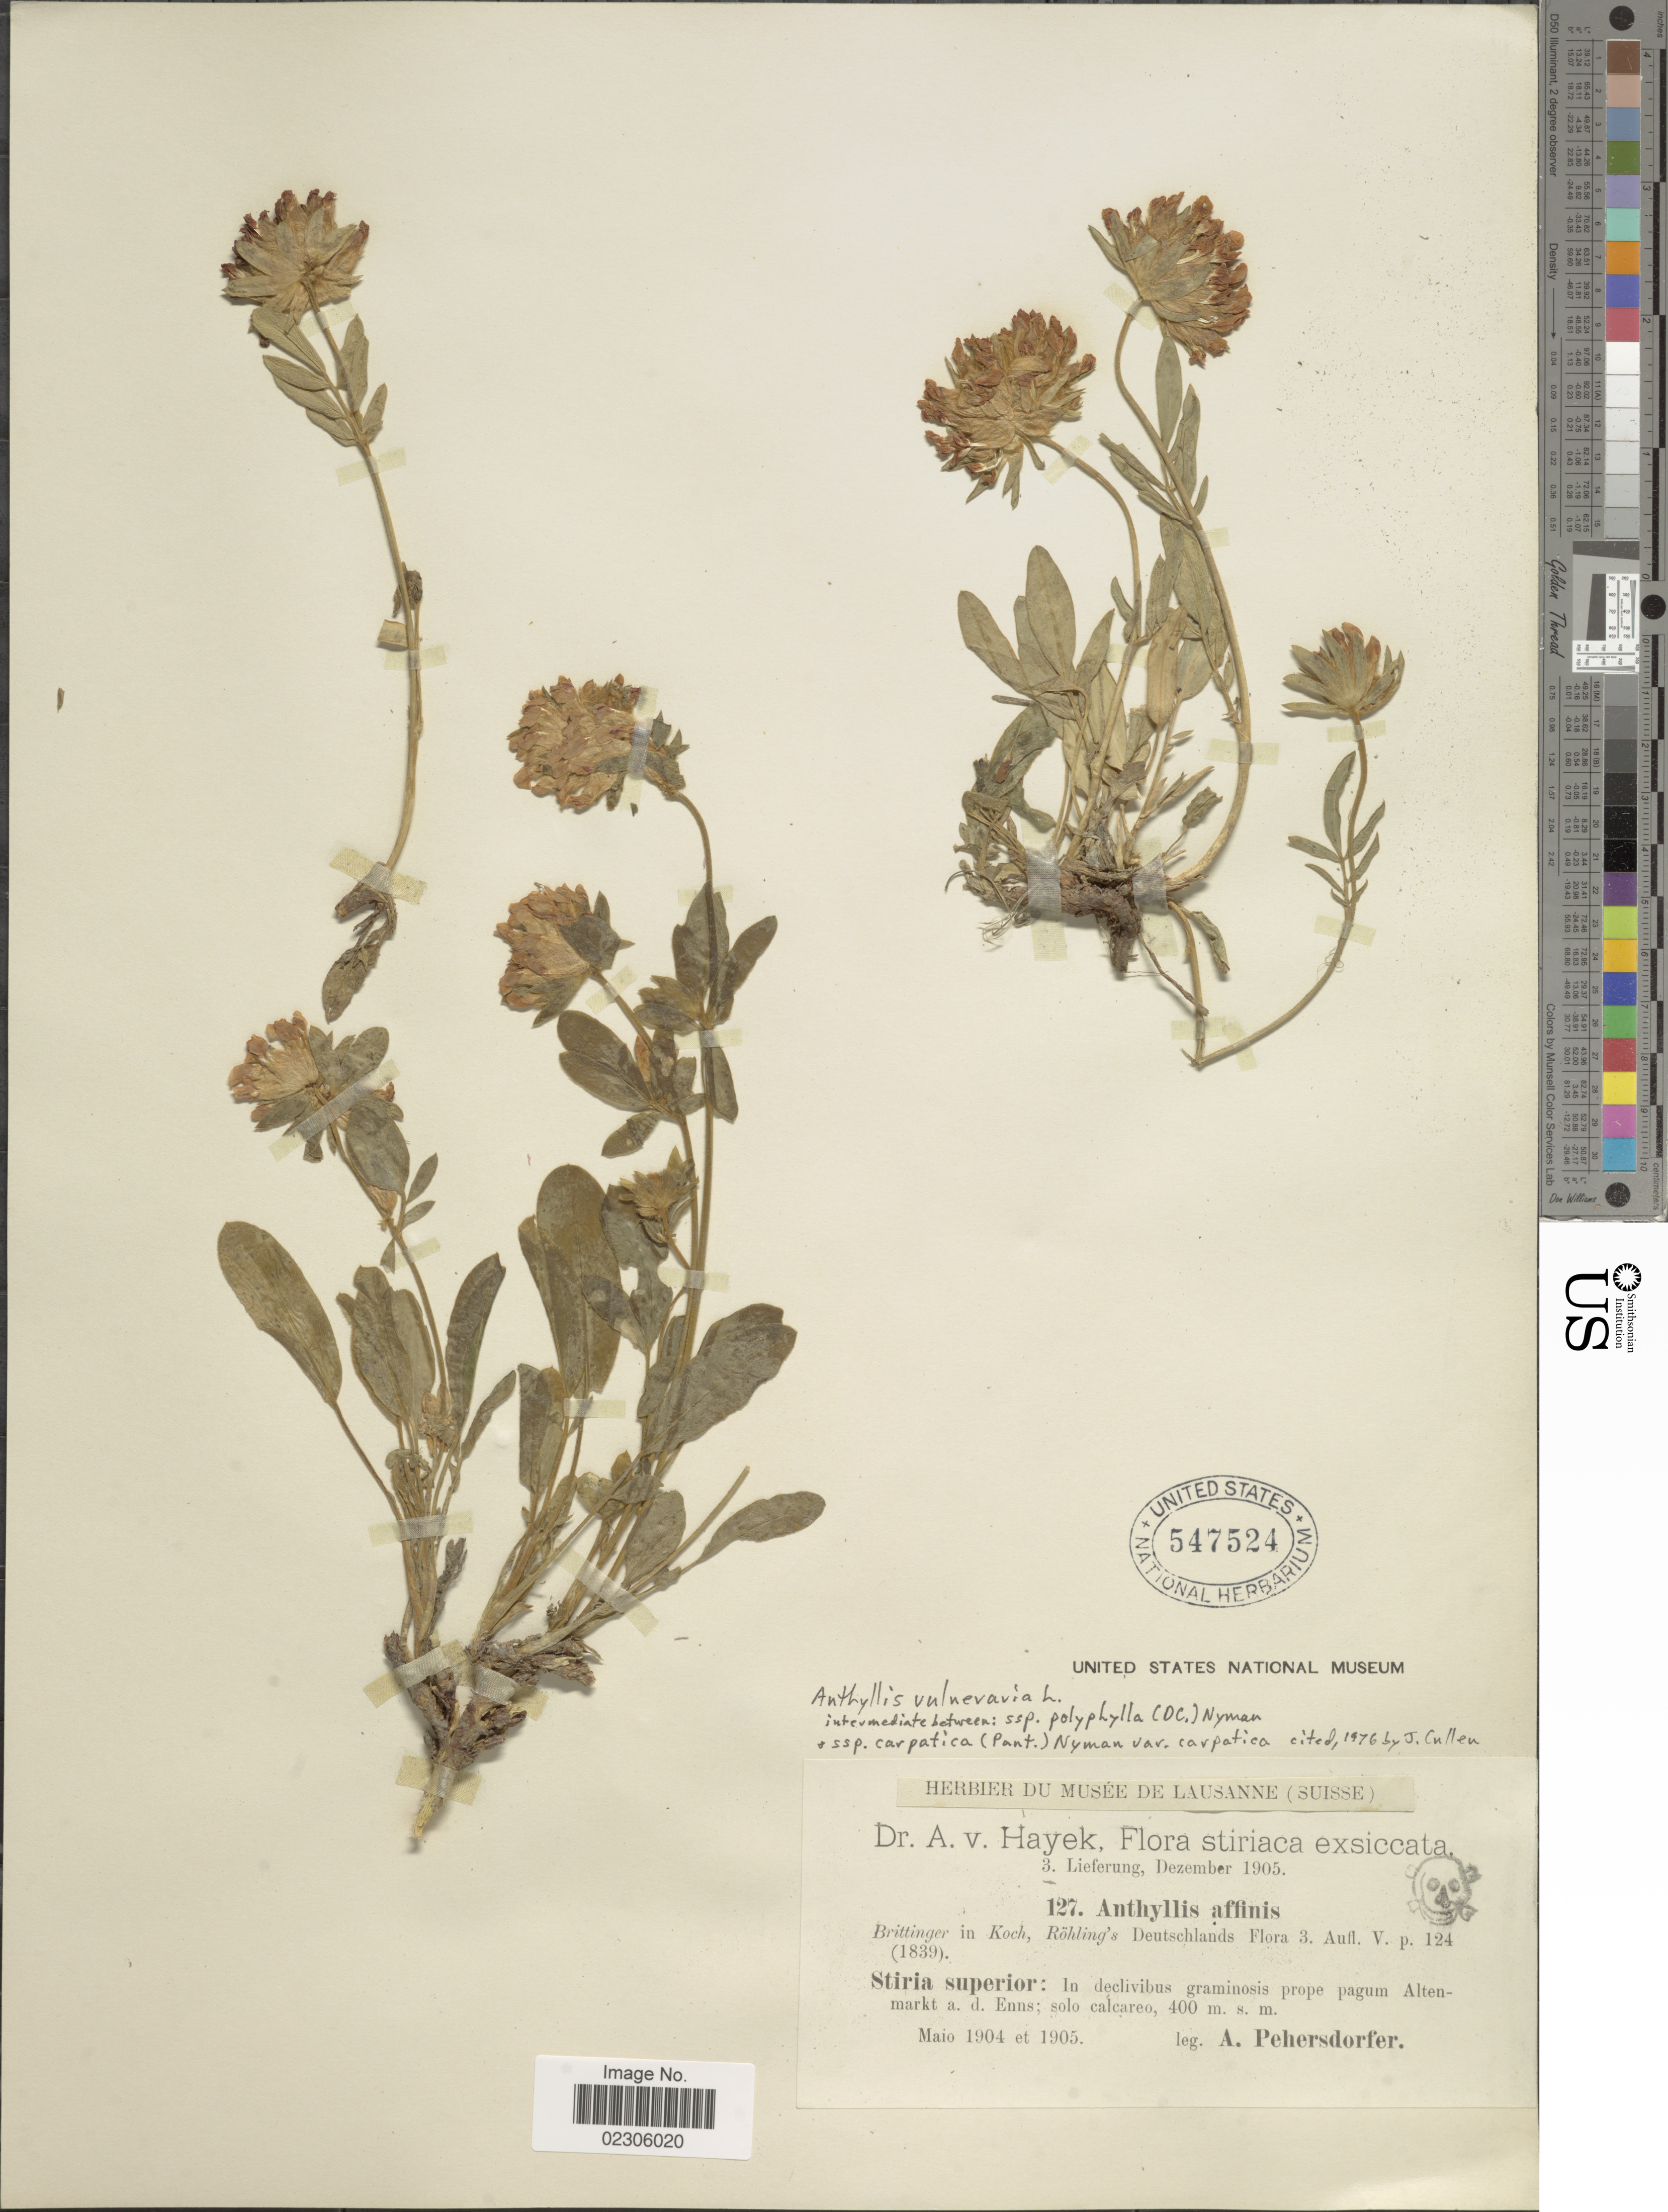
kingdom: Plantae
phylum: Tracheophyta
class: Magnoliopsida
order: Fabales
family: Fabaceae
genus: Anthyllis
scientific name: Anthyllis vulneraria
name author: L.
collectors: A. Pehersdorfer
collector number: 127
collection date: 1904-05/1905-05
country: Austria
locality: Stiria superior, prope pagum Altenmarkt a.d. Enns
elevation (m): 400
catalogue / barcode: US 547524